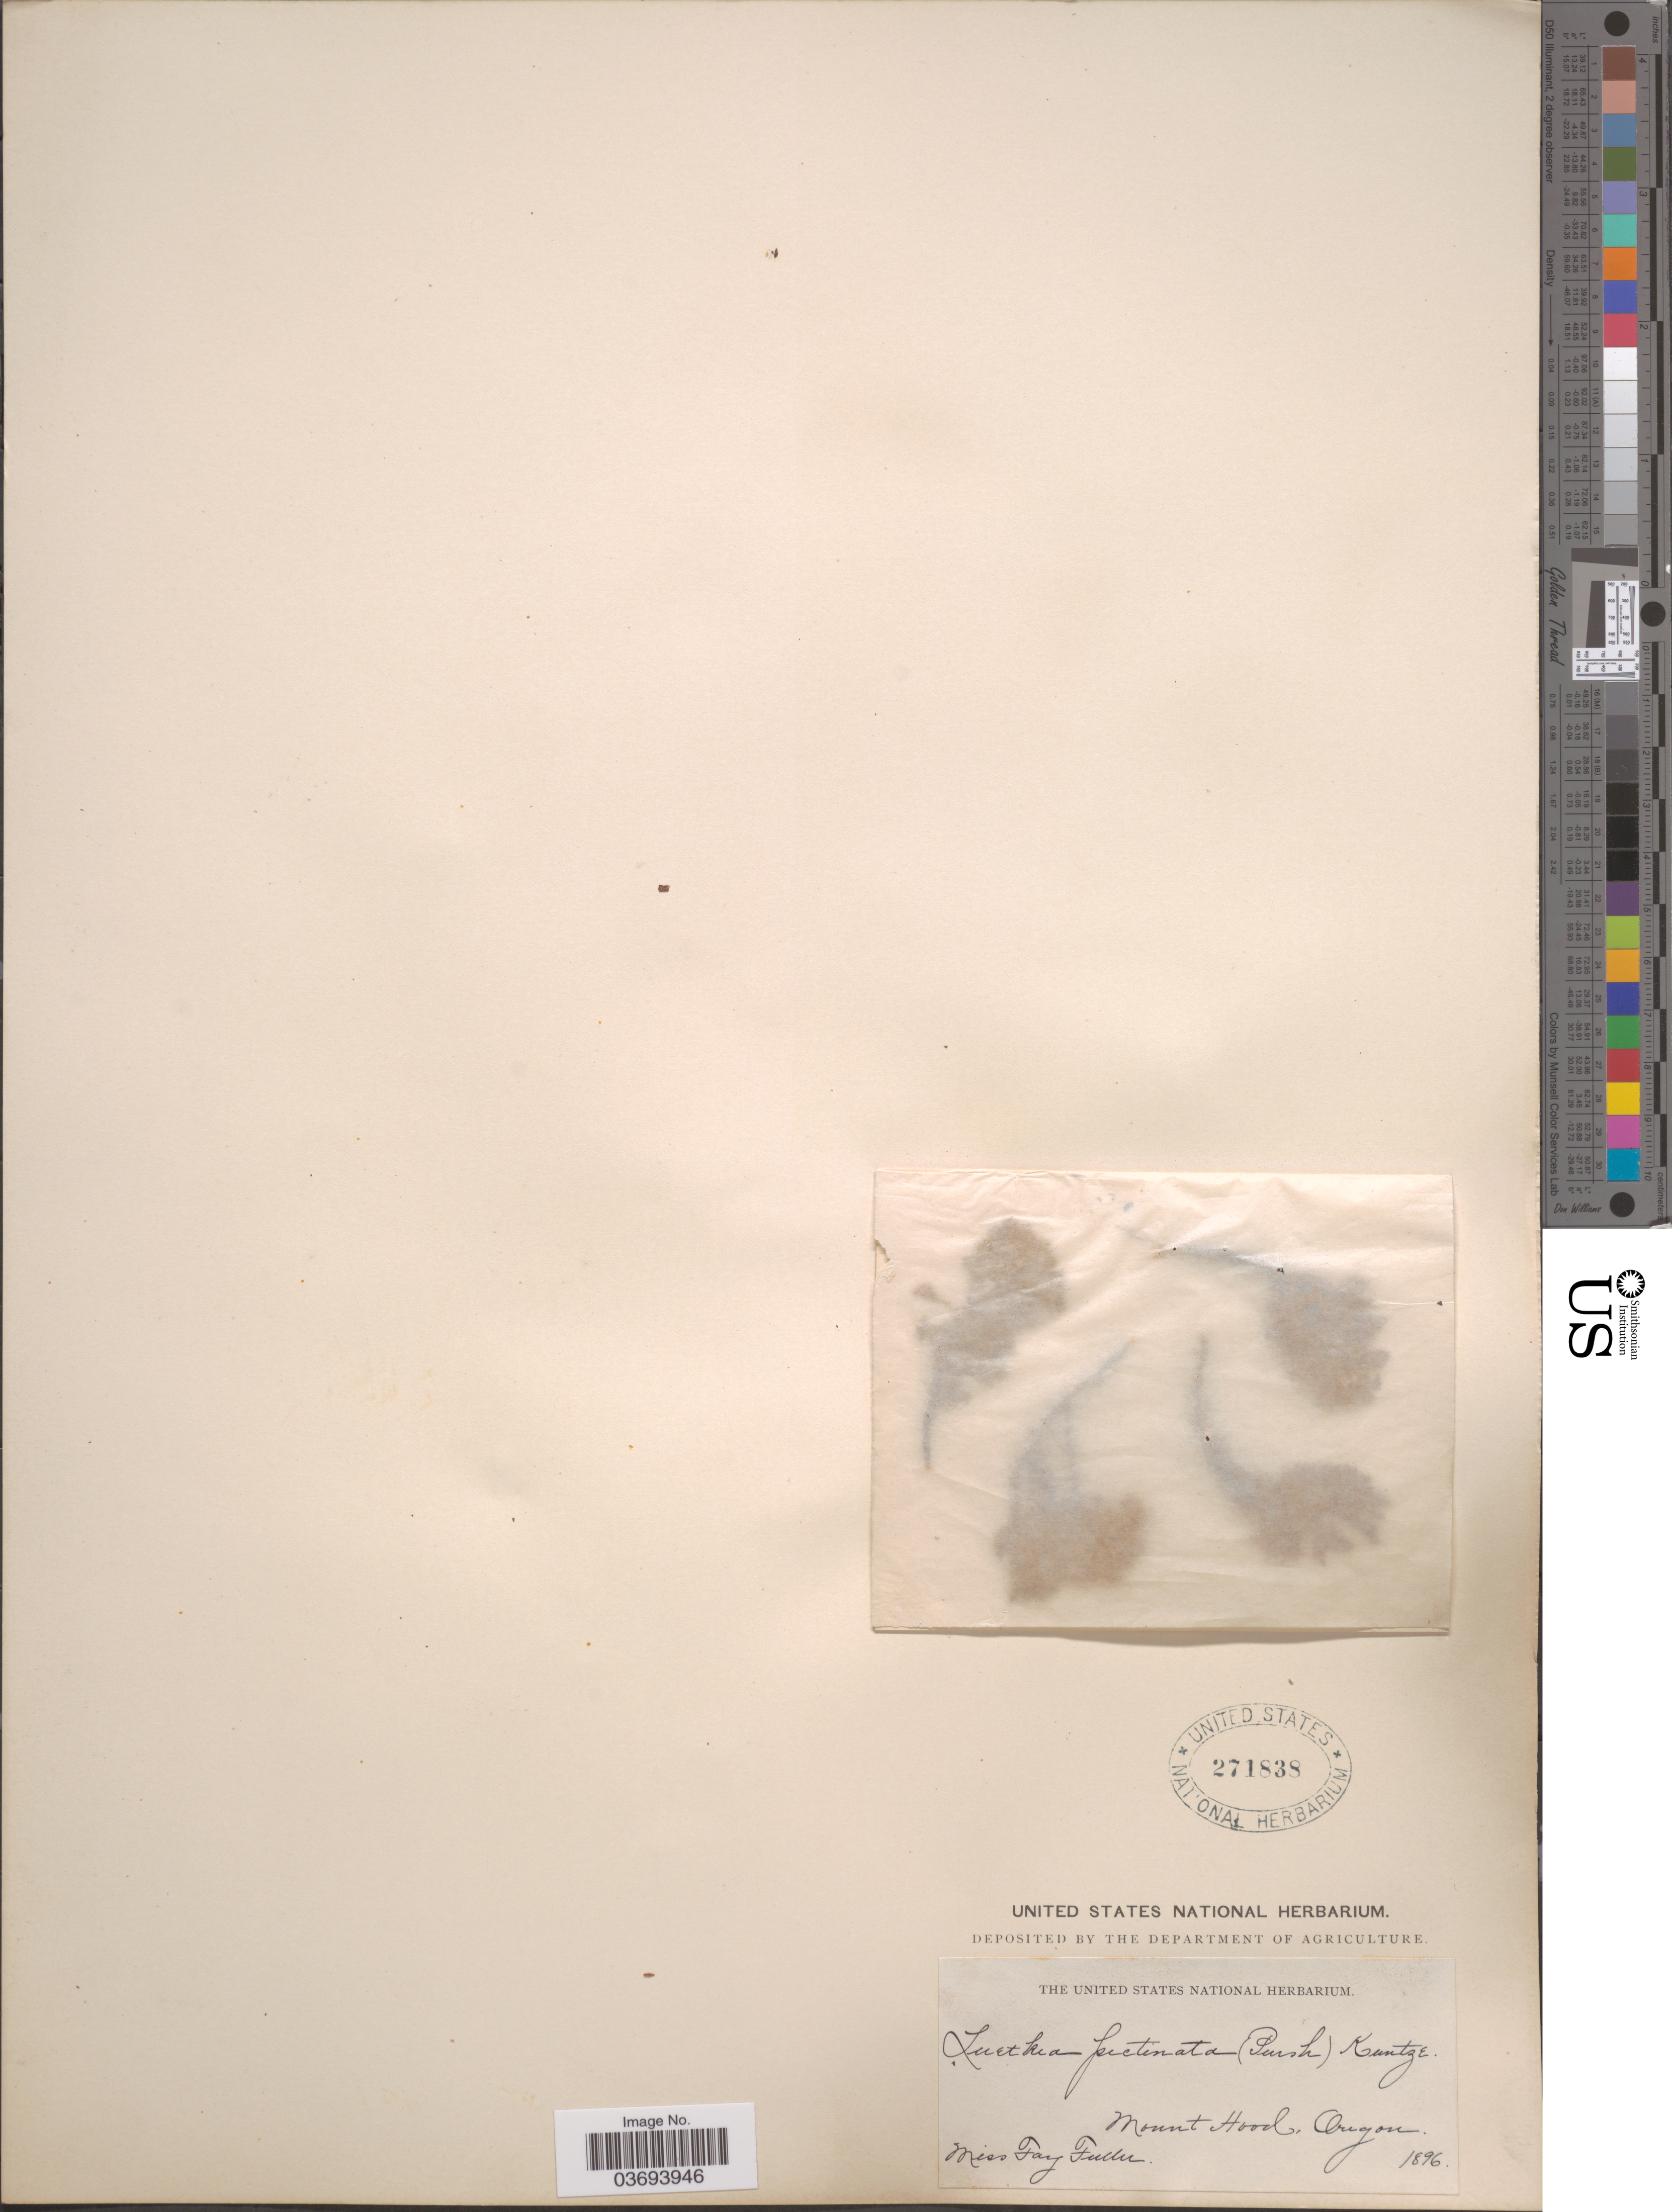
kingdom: Plantae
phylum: Tracheophyta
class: Magnoliopsida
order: Rosales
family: Rosaceae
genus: Luetkea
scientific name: Luetkea pectinata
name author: (Pursh) Kuntze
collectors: F. Fuller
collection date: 1896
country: United States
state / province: Oregon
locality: Mount Hood.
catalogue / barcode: US 271838